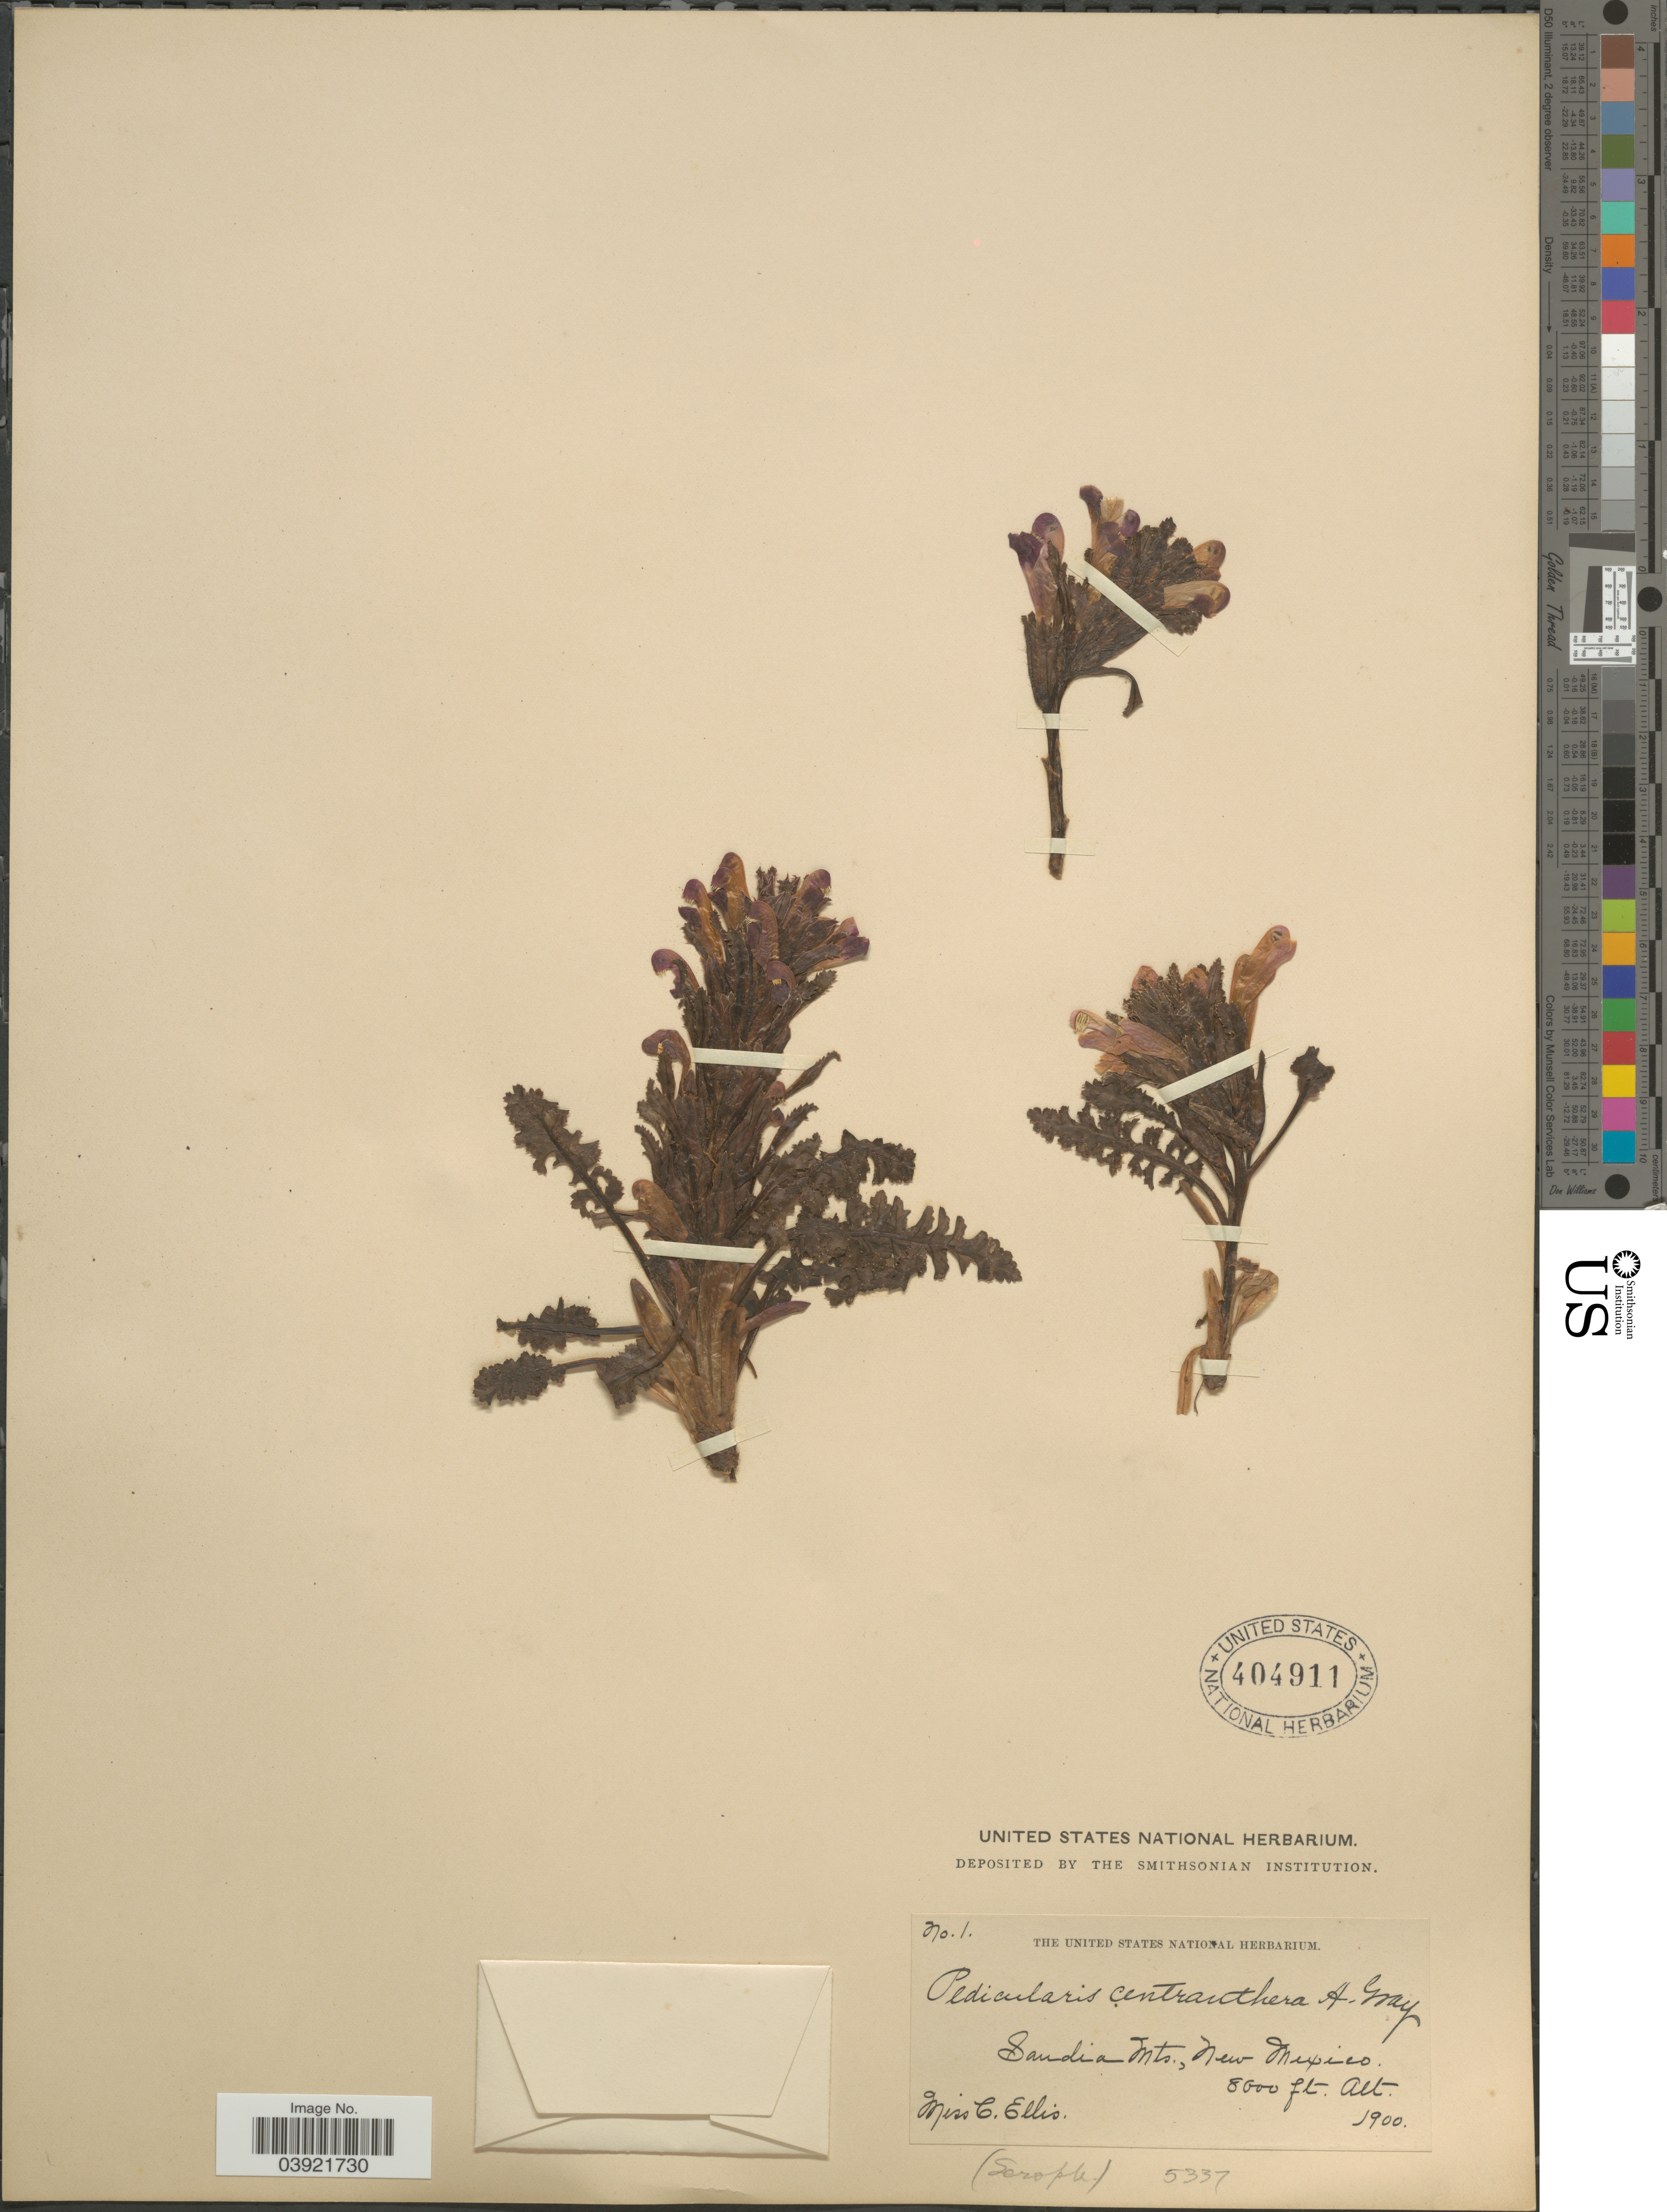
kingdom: Plantae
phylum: Tracheophyta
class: Magnoliopsida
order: Lamiales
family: Orobanchaceae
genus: Pedicularis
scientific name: Pedicularis centranthera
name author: A. Gray in Emory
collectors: C. C. Ellis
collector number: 1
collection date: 1900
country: United States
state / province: New Mexico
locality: Sandia Mts.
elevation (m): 2621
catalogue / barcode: US 404911